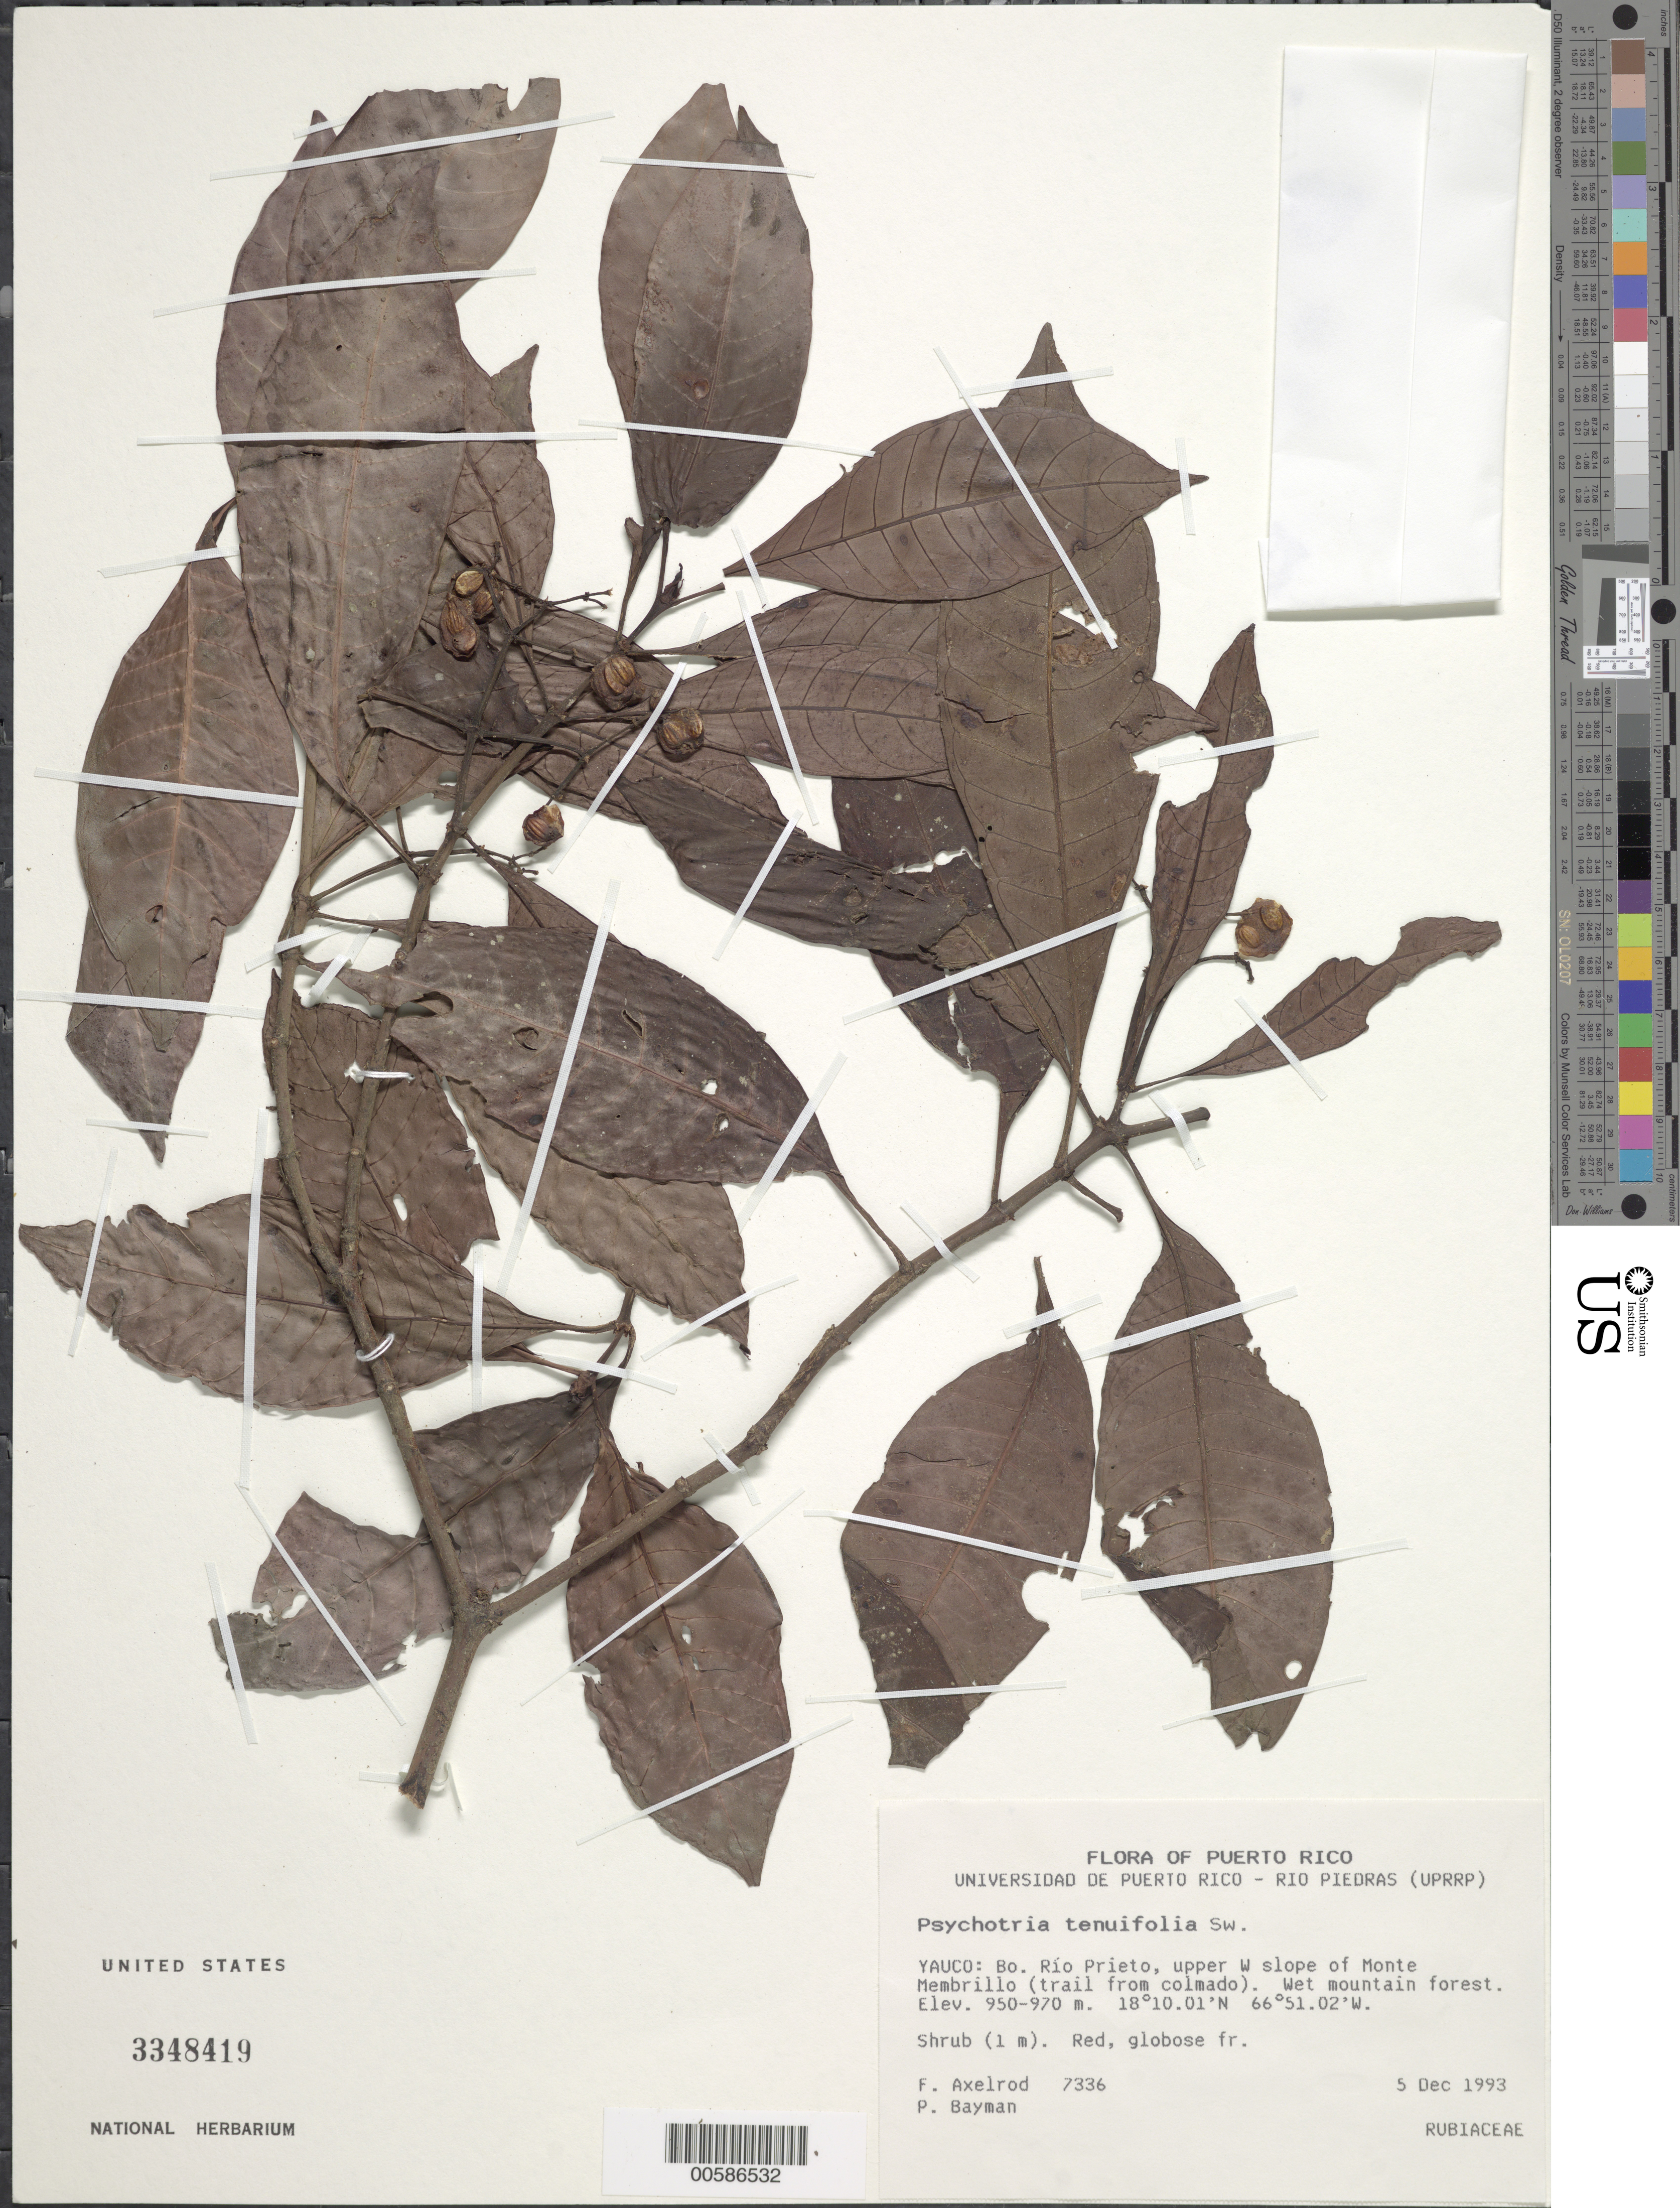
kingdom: Plantae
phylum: Tracheophyta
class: Magnoliopsida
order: Gentianales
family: Rubiaceae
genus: Psychotria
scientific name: Psychotria tenuifolia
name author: Sw.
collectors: F. S. Axelrod & P. Bayman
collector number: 7336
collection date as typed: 05 Dec 1993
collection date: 1993-12-05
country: Puerto Rico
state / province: Yauco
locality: Yauco: Bo Río Prieto, upper W slope of Monte Membrillo (trail from Colmado).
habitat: Wet mountain forest.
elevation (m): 950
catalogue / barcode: US 3348419